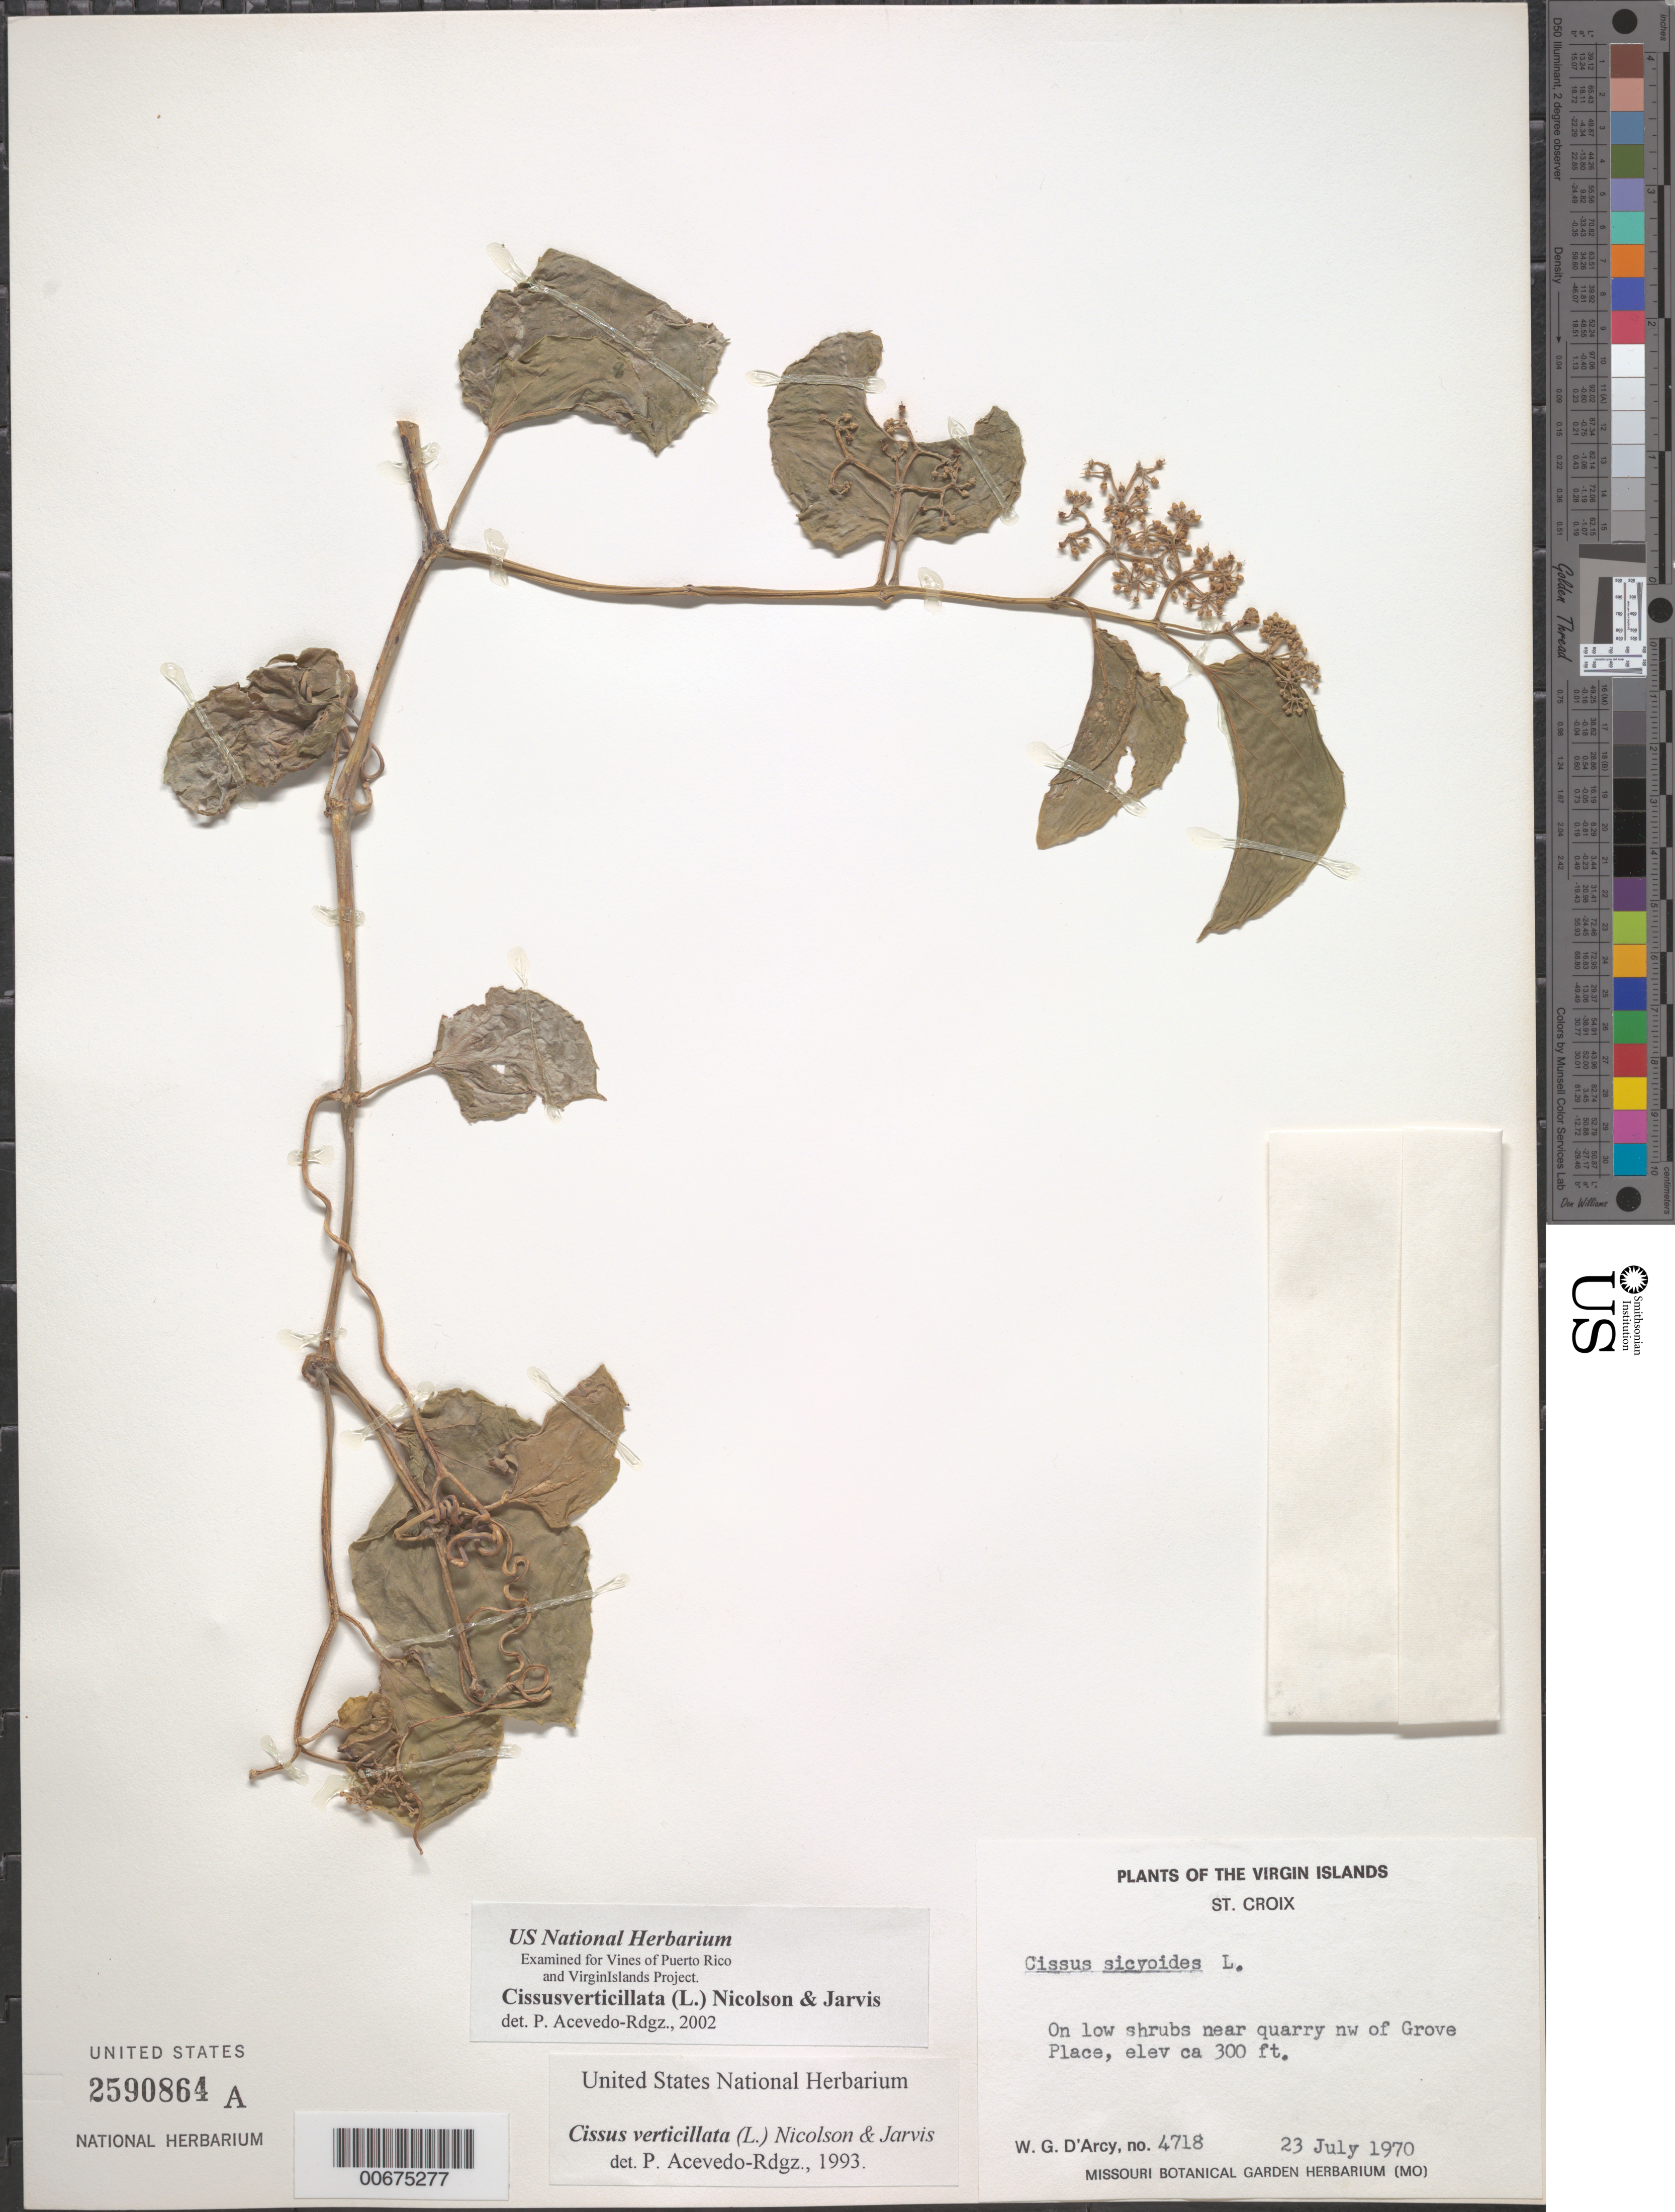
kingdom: Plantae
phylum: Tracheophyta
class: Magnoliopsida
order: Vitales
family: Vitaceae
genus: Cissus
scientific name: Cissus verticillata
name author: (L.) Nicolson & C.E. Jarvis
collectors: W. G. D'Arcy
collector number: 4718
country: U.S. Virgin Islands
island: St. Croix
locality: St. Croix; NW of Grove Place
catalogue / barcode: US 2590864A